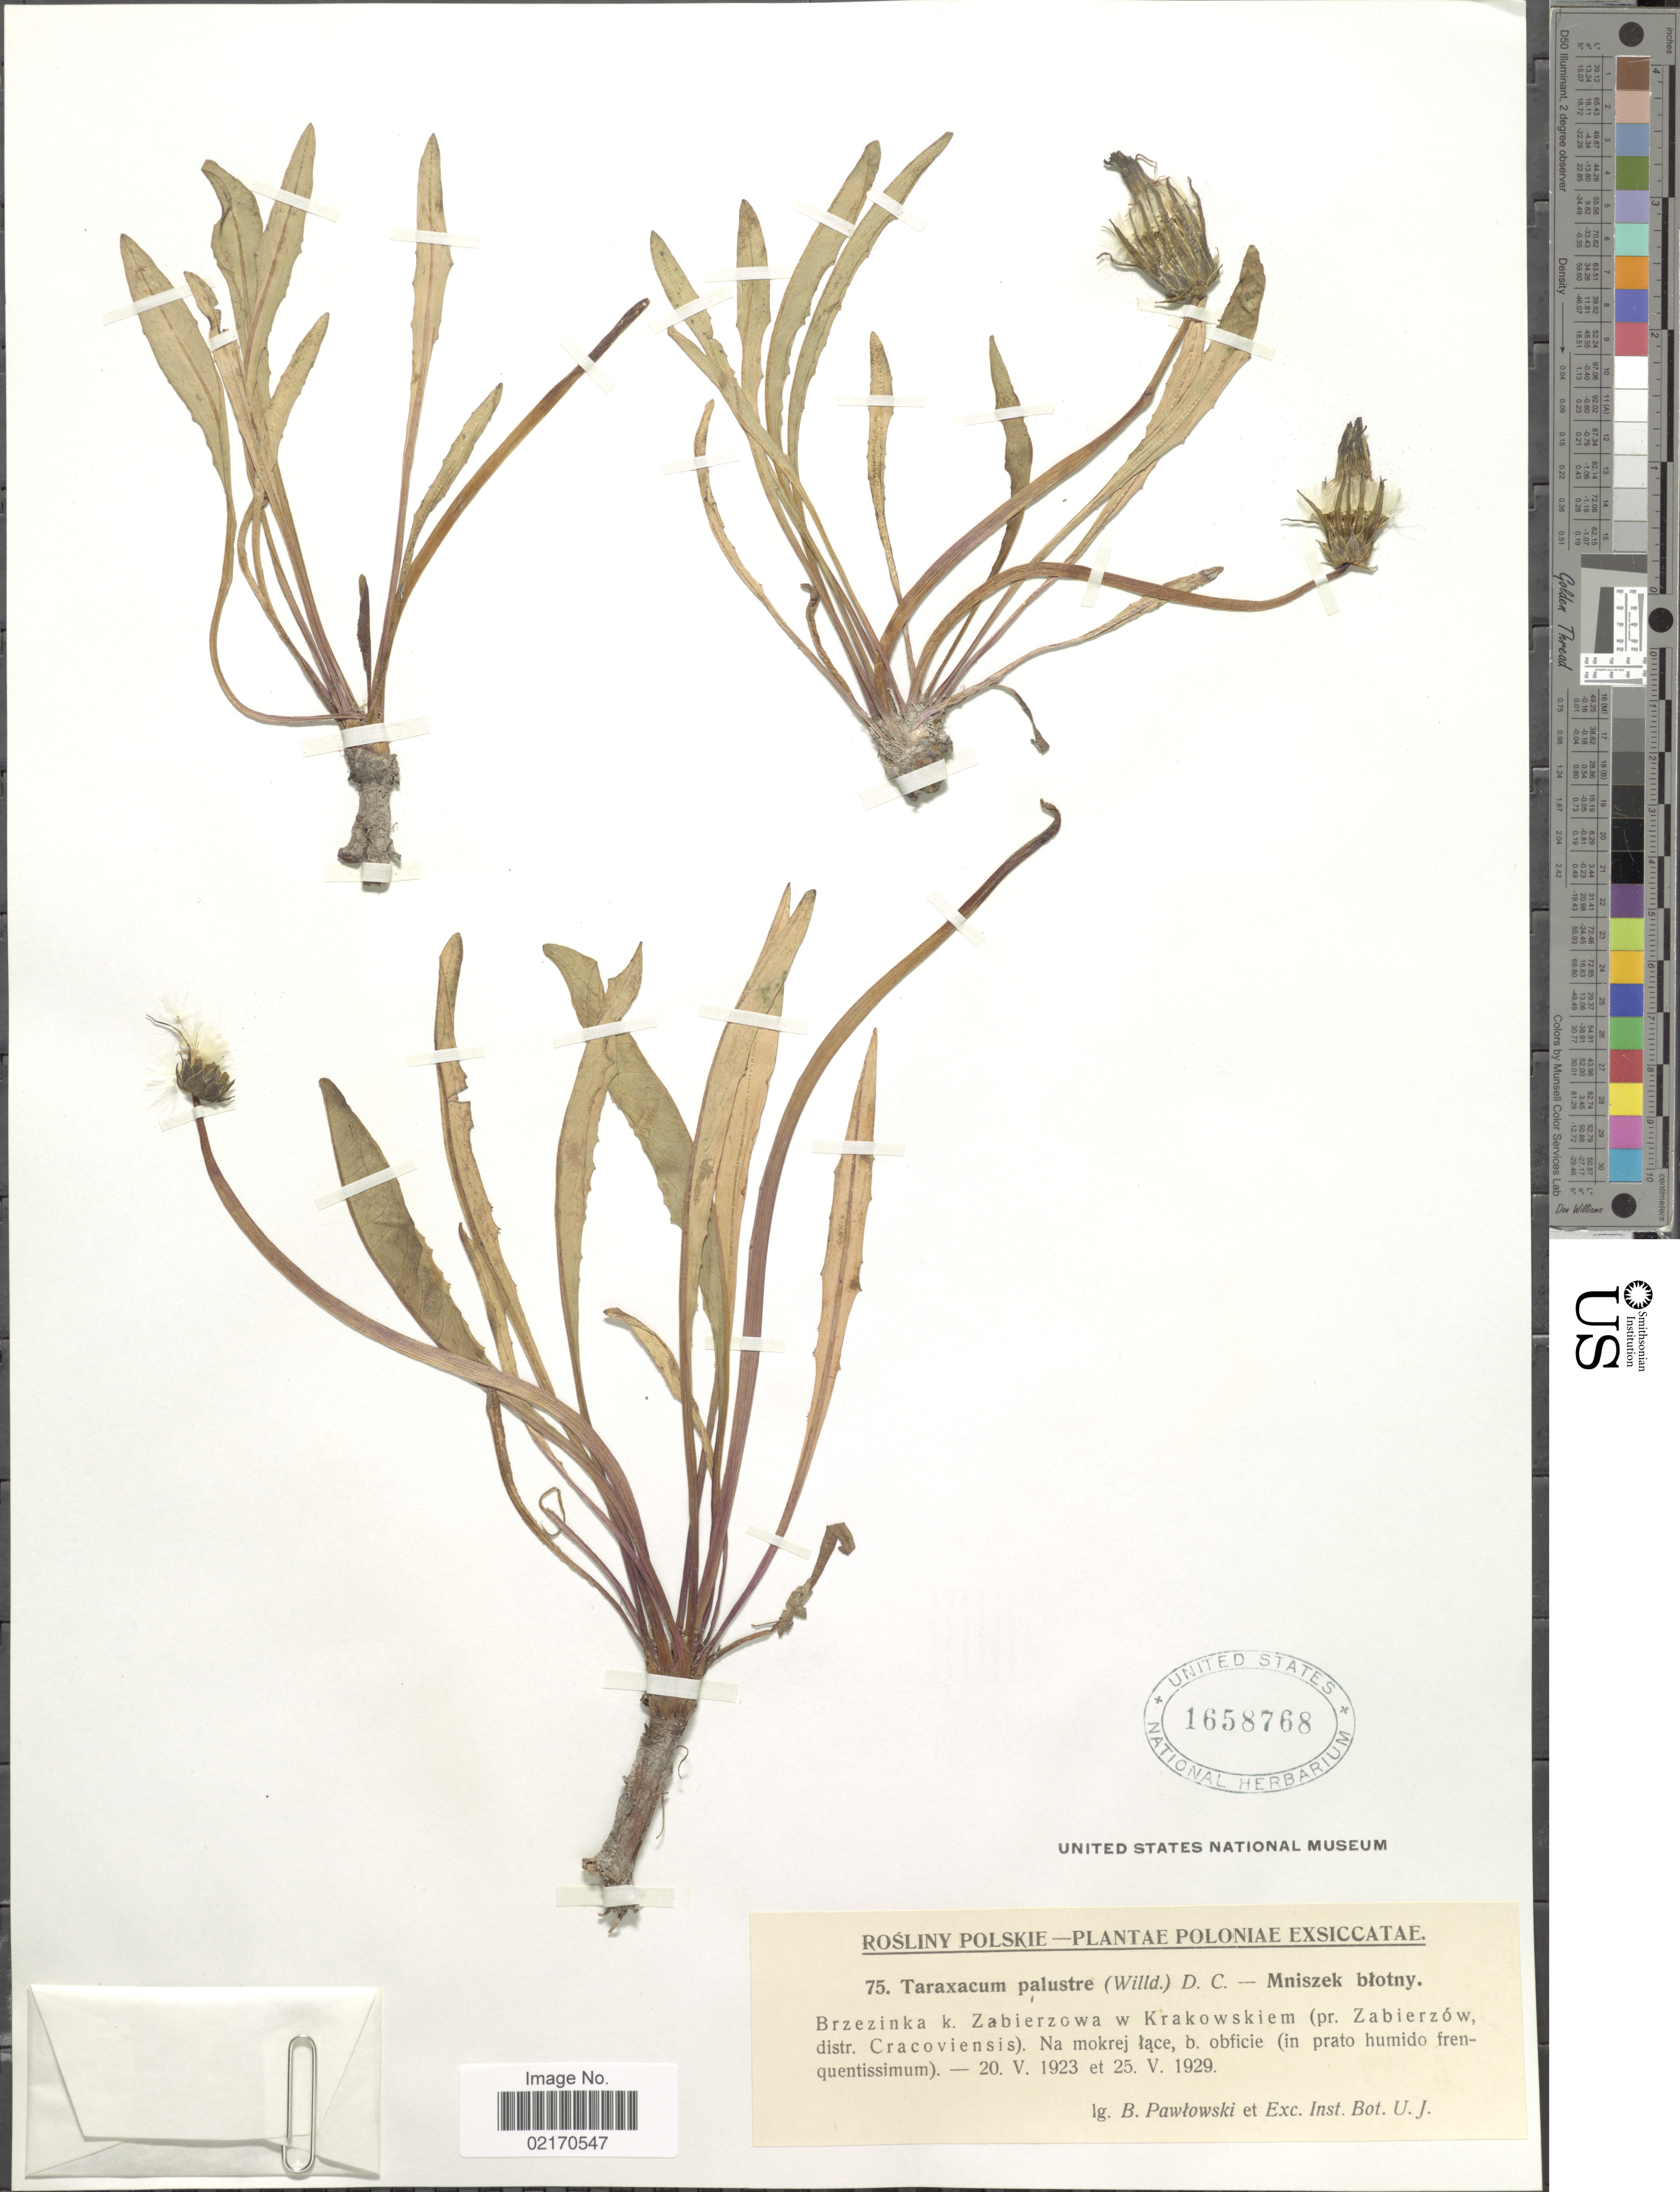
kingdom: Plantae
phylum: Tracheophyta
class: Magnoliopsida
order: Asterales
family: Asteraceae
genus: Taraxacum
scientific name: Taraxacum palustre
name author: (Lyons) Symons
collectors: B. Pawlowski & Exch. Inst. Bot. U.J.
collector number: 75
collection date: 1923-05-20/1929-05-25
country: Poland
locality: Poloniae, Brzezinka k. Zabierzowa w Krakowskiem (pr. Zabierzow, distr. Cracoviensis), na mokrej lace, b. obficie (in prato humido frenquentissimum).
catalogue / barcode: US 1658768